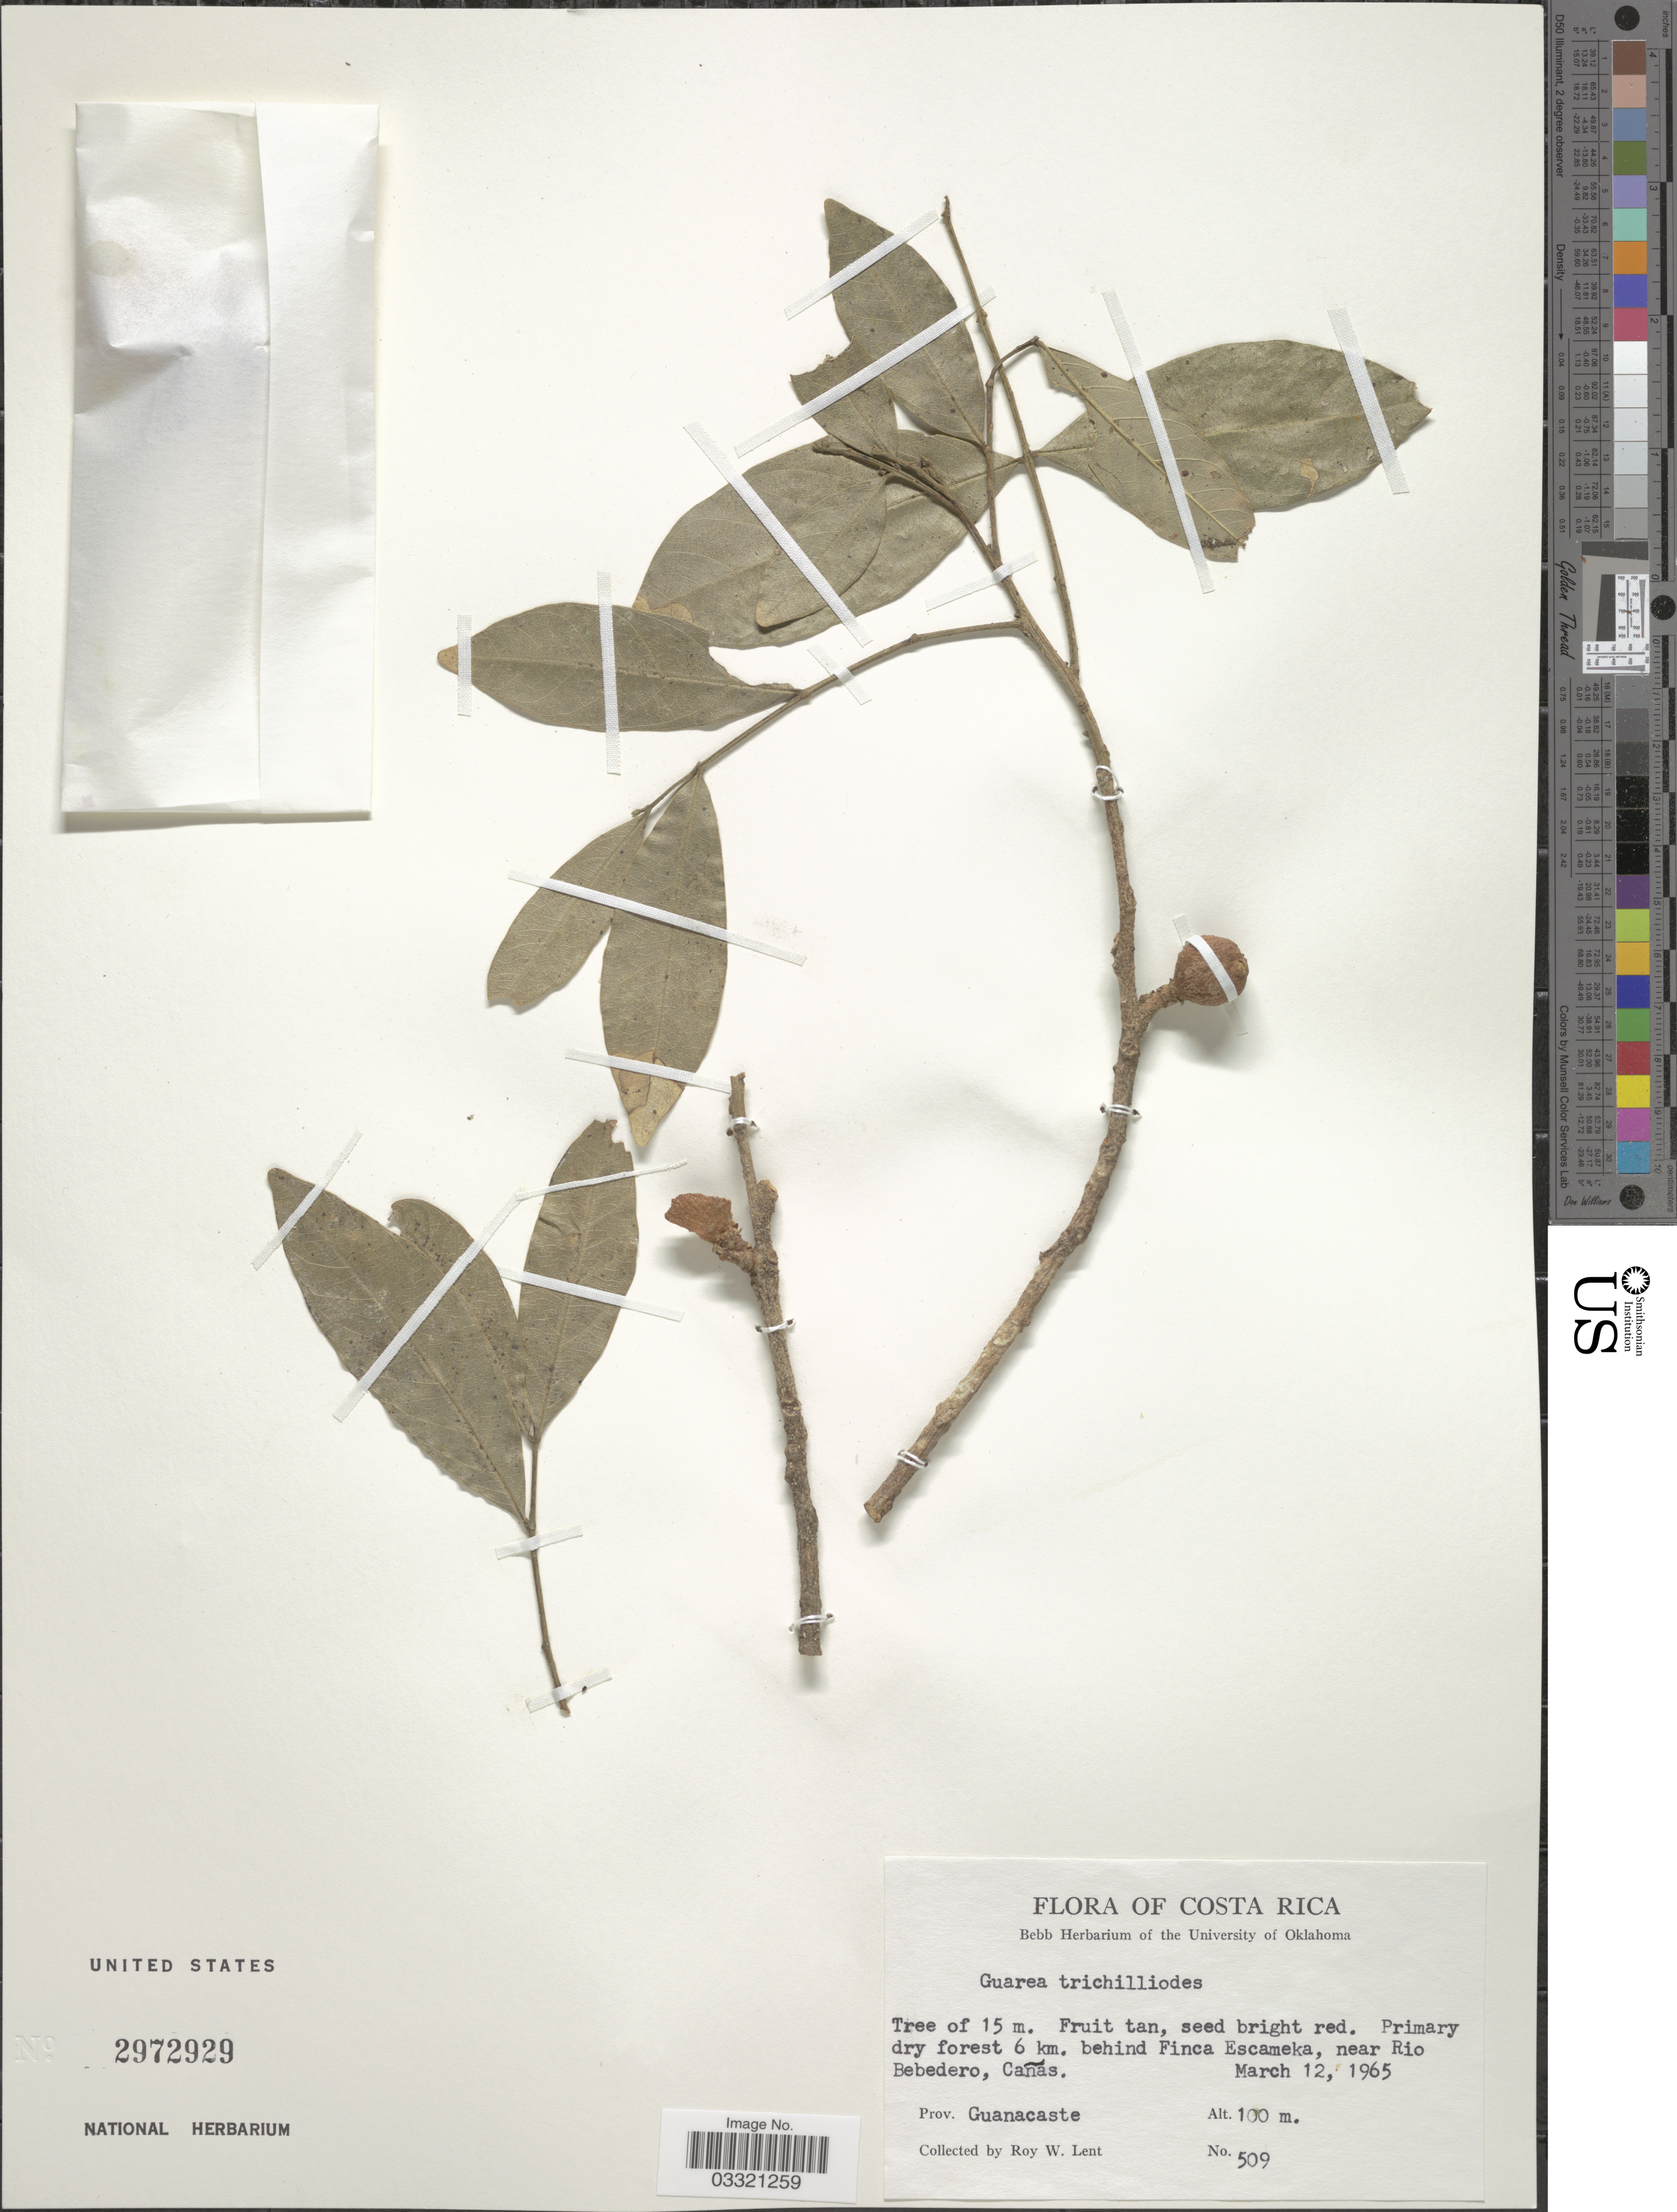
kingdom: Plantae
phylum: Tracheophyta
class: Magnoliopsida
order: Sapindales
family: Meliaceae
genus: Guarea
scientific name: Guarea guidonia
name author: (L.) Sleumer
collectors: R. W. Lent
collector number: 509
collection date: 1965-03-12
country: Costa Rica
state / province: Guanacaste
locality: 6 km. behind Finca Escameka, near Rio Bebedero, Cañas.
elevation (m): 100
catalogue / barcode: US 2972929